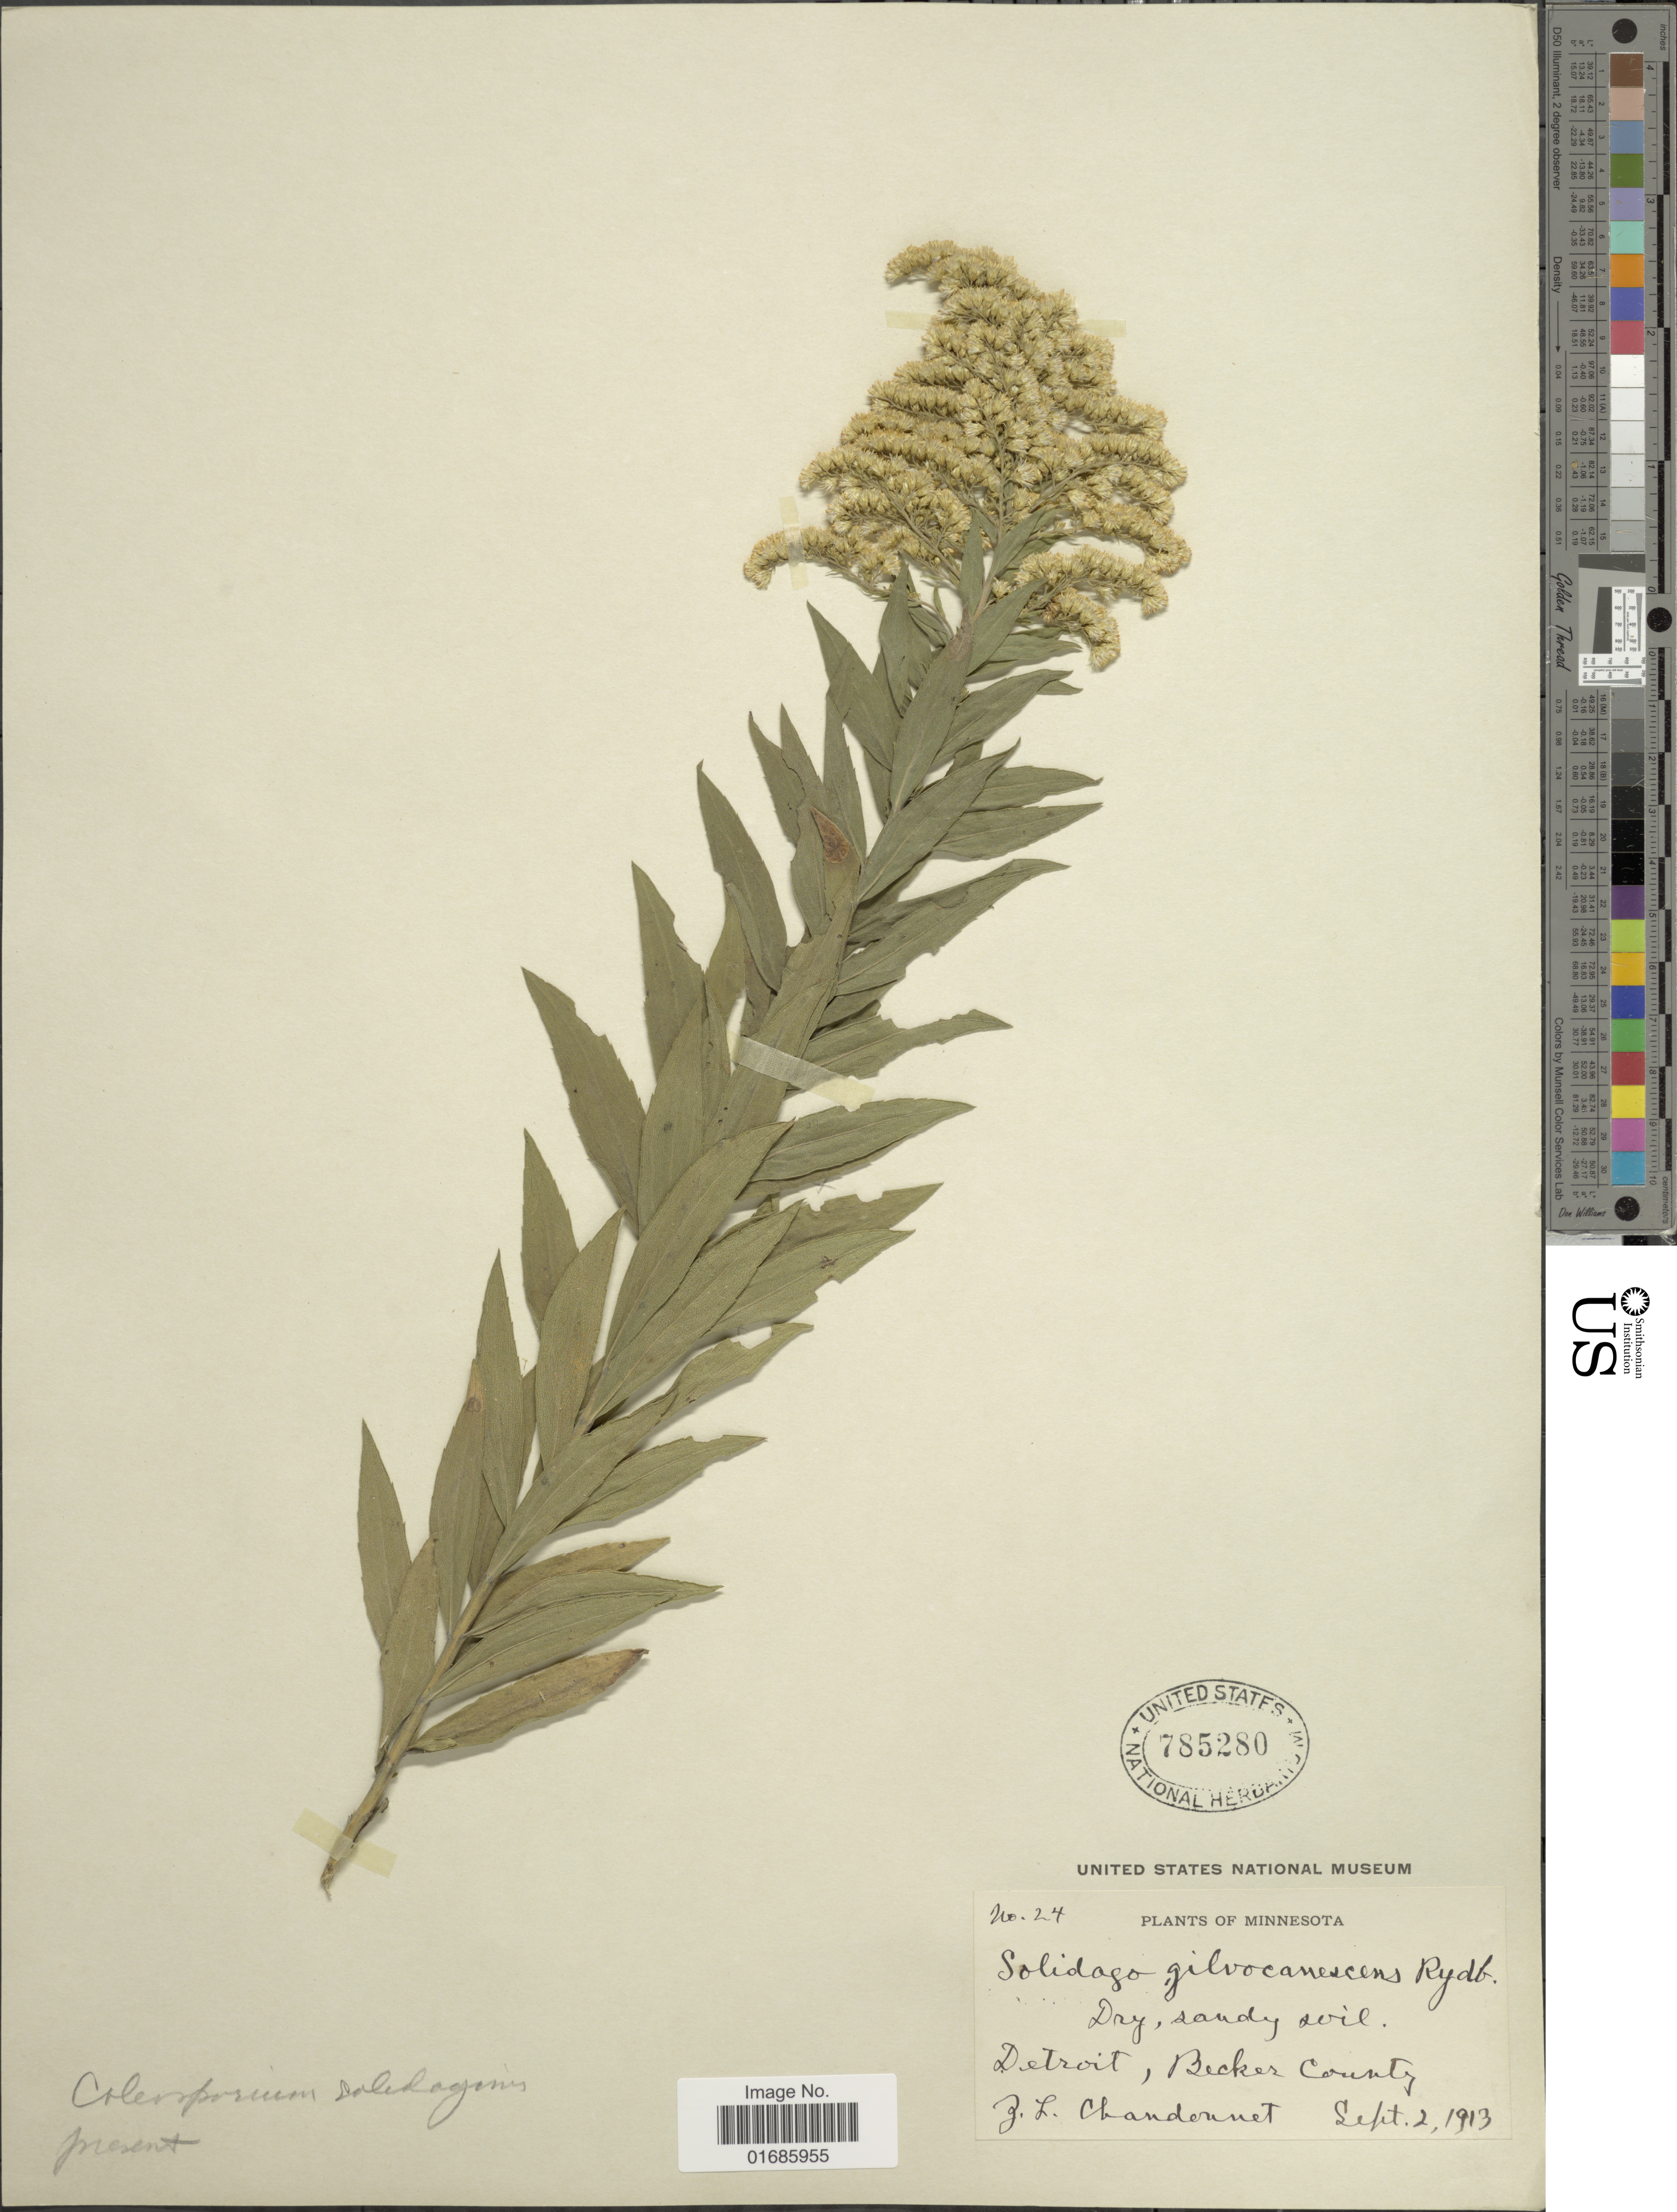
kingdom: Plantae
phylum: Tracheophyta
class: Magnoliopsida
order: Asterales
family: Asteraceae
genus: Solidago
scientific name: Solidago canadensis var. scabra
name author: (Muhl. ex Willd.) Torr. & A. Gray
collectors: Z. Chandonnet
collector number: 24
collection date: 1913-09-02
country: United States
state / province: Minnesota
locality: Detroit, Becker County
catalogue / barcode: US 785280